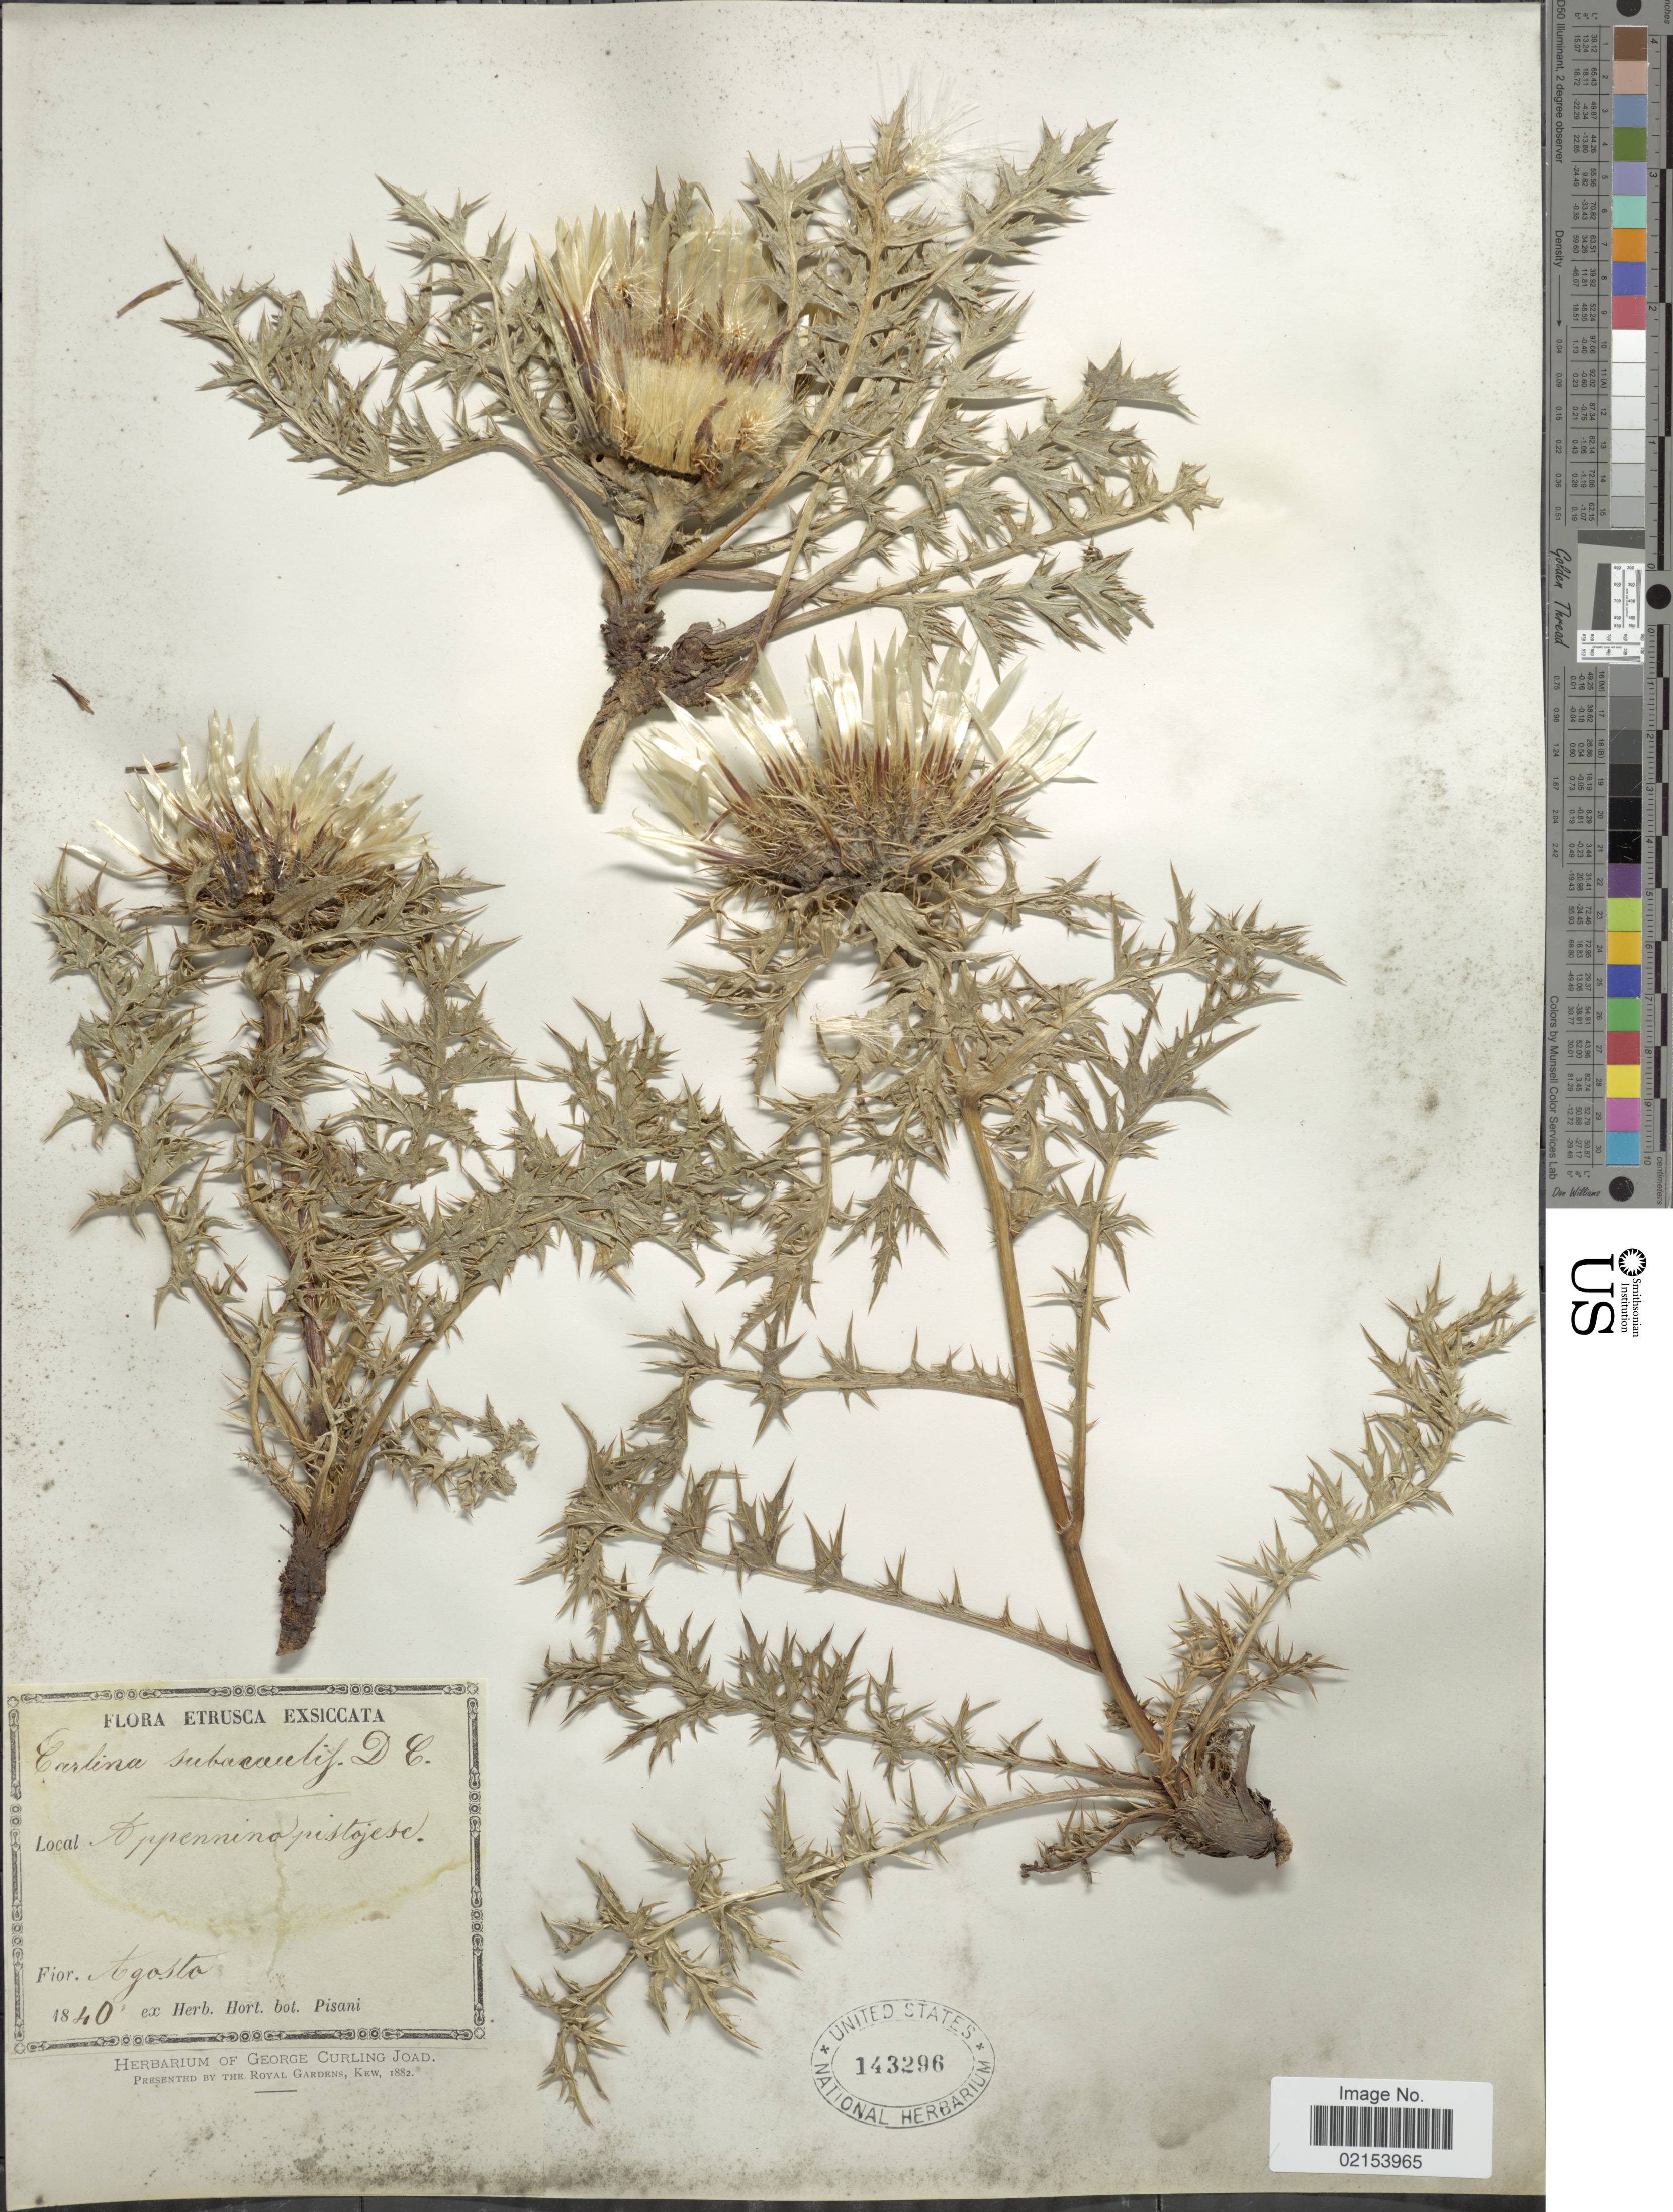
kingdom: Plantae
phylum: Tracheophyta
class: Magnoliopsida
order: Asterales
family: Asteraceae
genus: Carlina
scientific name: Carlina acaulis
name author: L.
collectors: ex herb. Hort. Bot. Pisani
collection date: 1840-08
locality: Etrusca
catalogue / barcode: US 143296